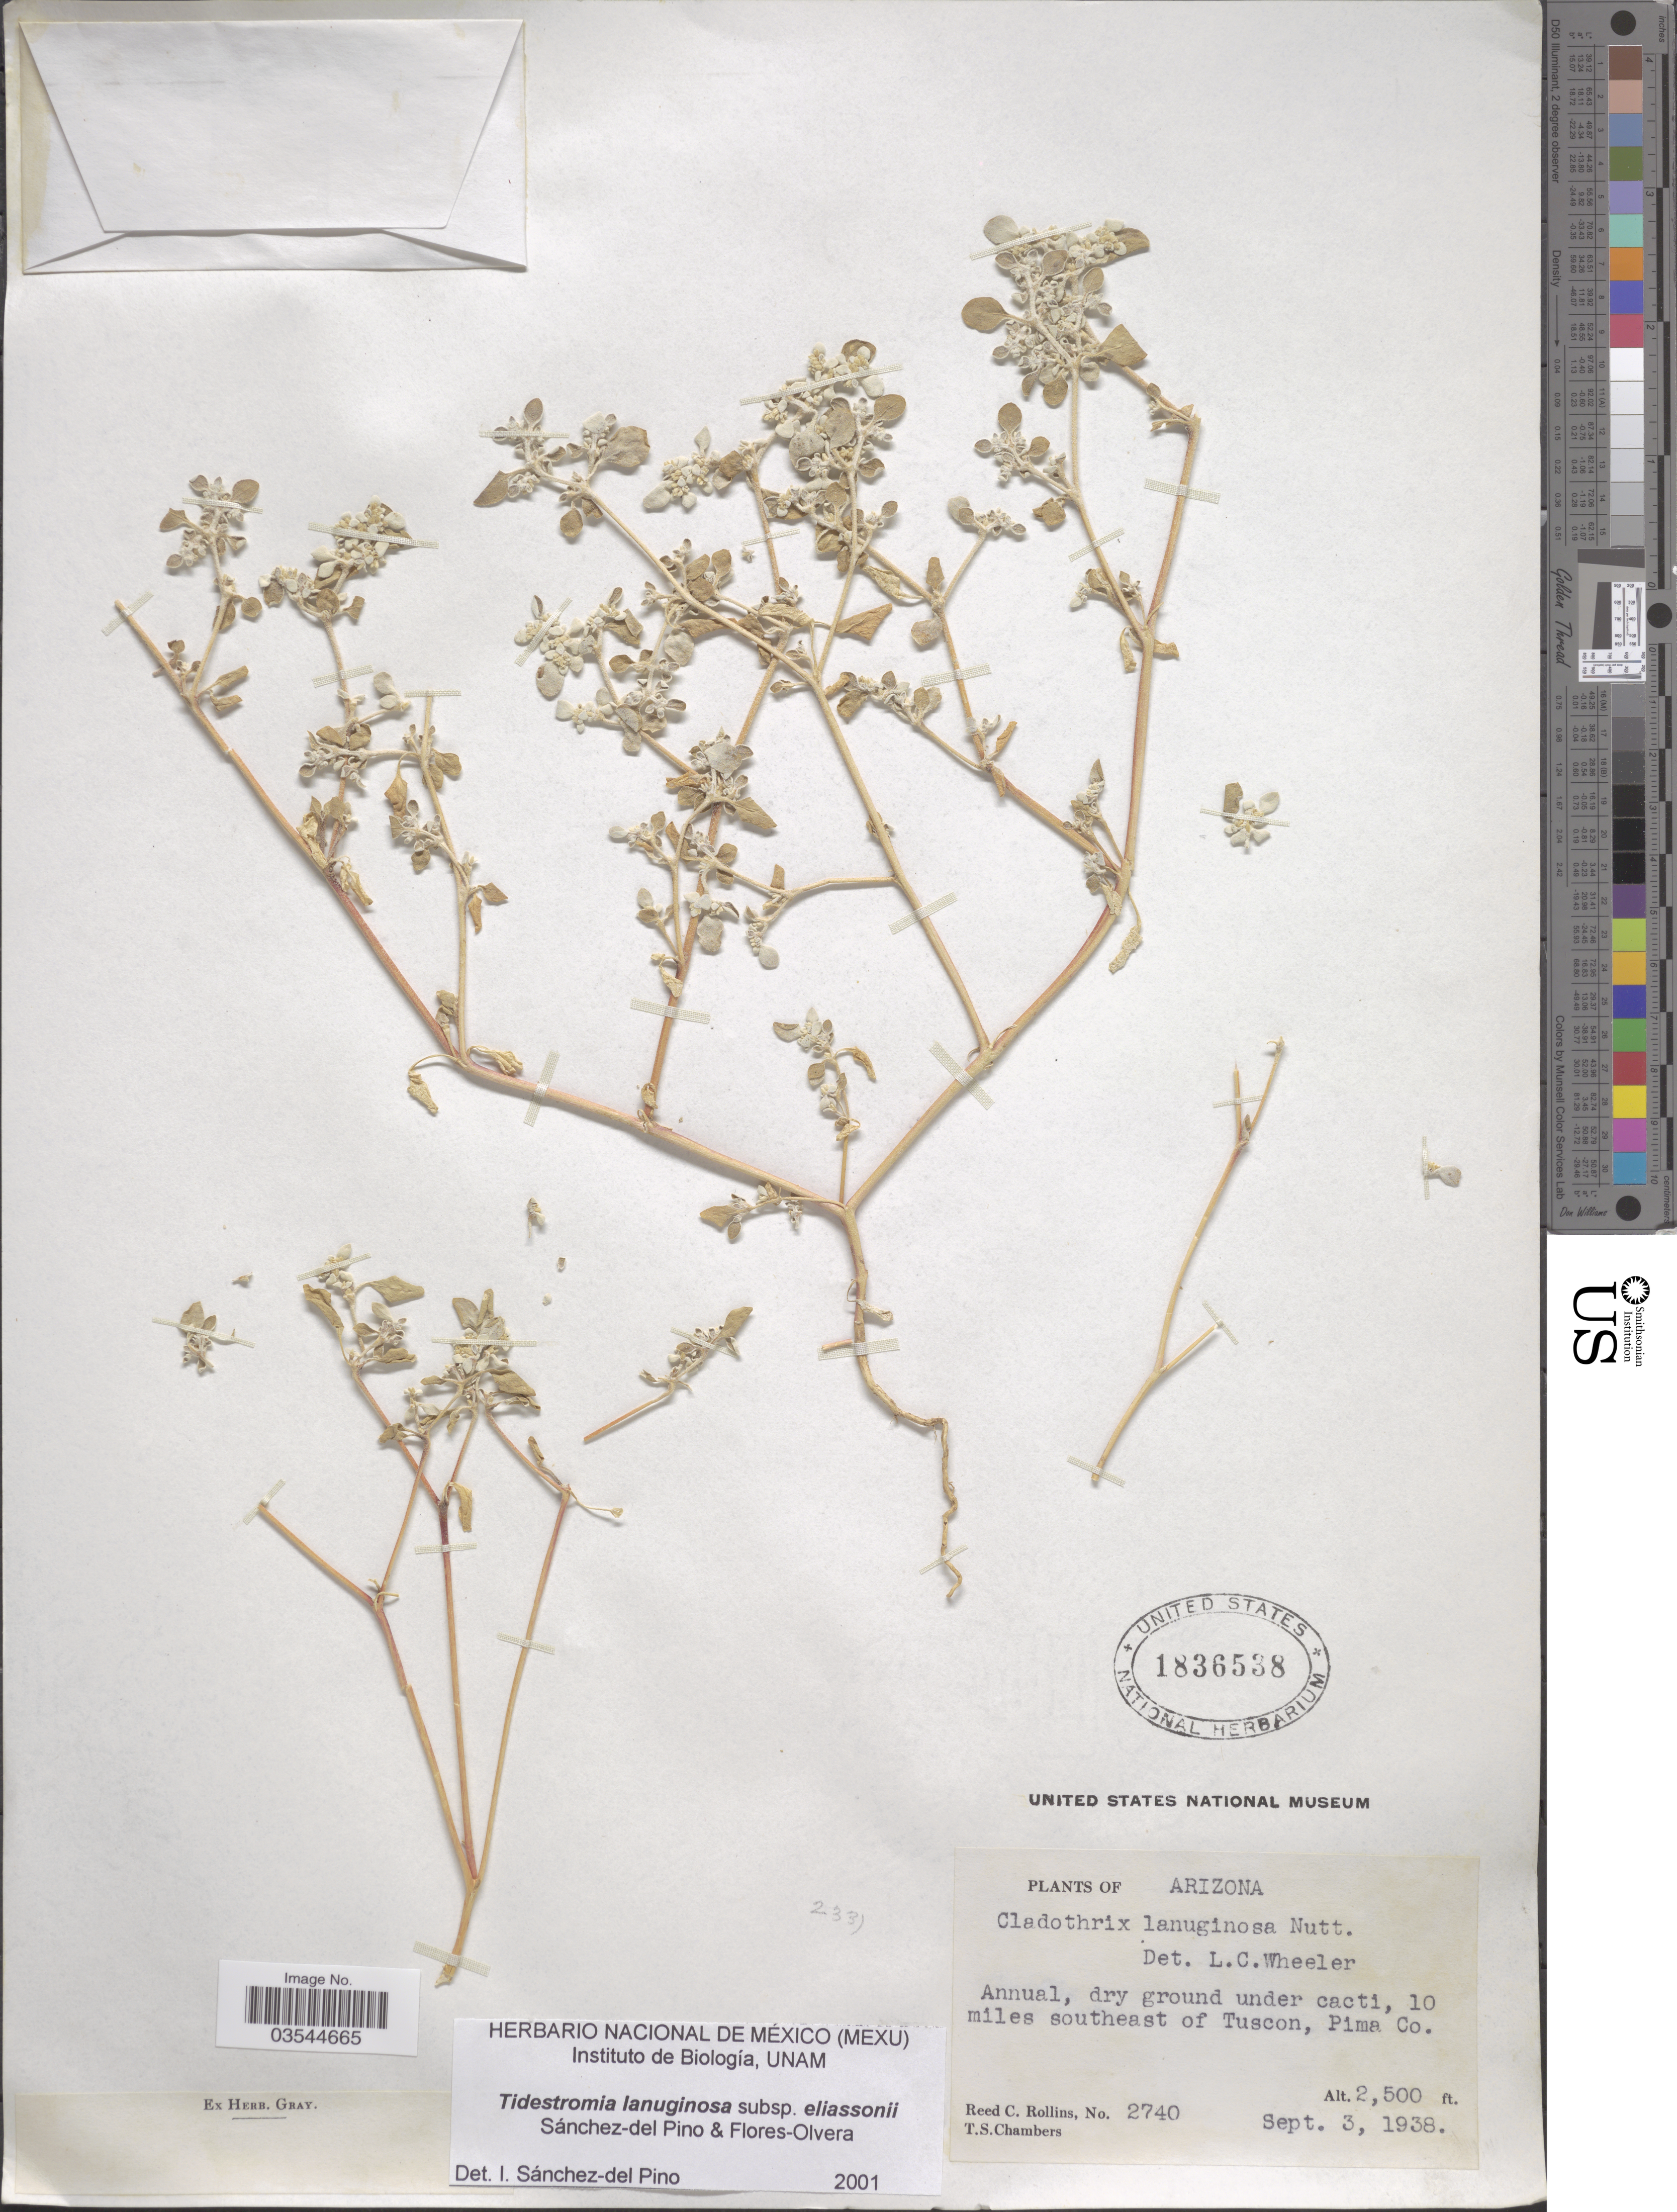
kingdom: Plantae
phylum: Tracheophyta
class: Magnoliopsida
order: Caryophyllales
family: Amaranthaceae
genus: Tidestromia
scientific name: Tidestromia lanuginosa subsp. eliassoniana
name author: Sánch. Pino & Flores Olv.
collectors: R. C. Rollins & T. Chambers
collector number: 2740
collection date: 1938-09-03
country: United States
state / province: Arizona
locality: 10 miles southeast of Tucson, Pima Co.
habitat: dry ground under cacti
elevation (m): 762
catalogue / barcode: US 1836538